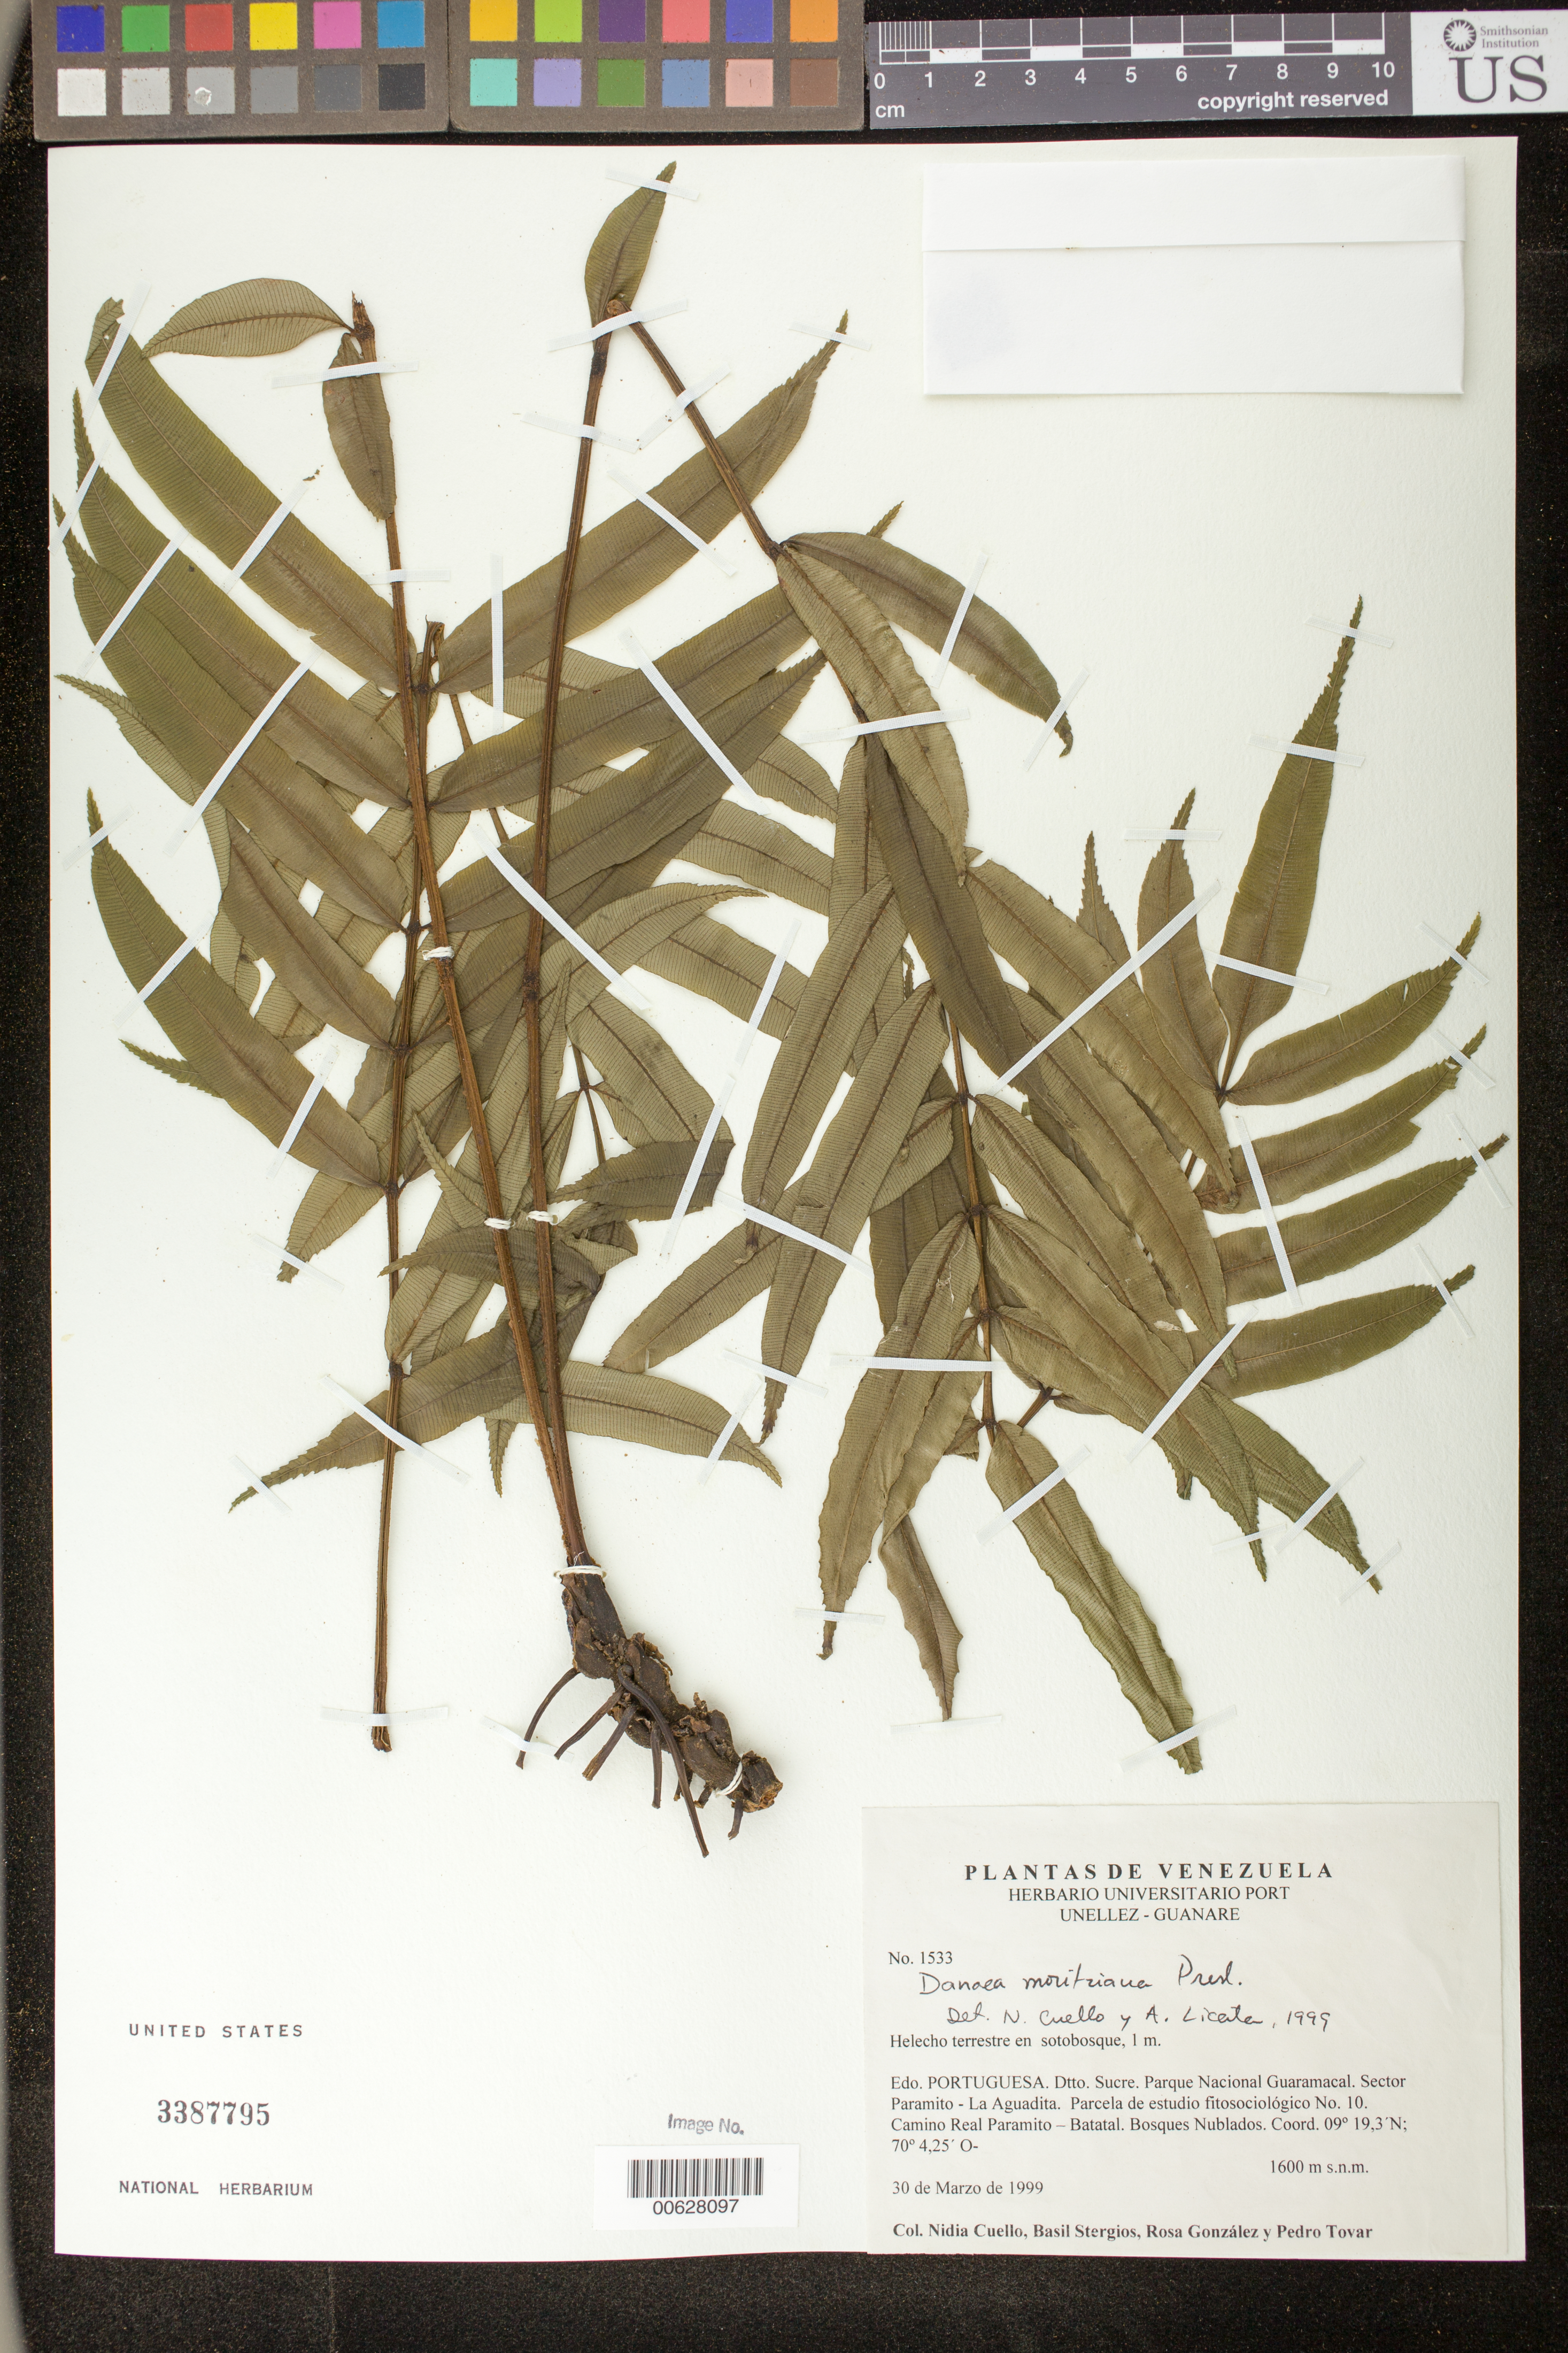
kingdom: Plantae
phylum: Tracheophyta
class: Polypodiopsida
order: Marattiales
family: Marattiaceae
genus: Danaea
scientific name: Danaea moritziana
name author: C. Presl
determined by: Cuello, Nidia L.; Licata, A.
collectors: N. L. Cuello, B. G. Stergios, R. González & P. Tovar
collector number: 1533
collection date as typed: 30 Mar 1999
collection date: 1999-03-30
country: Venezuela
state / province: Portuguesa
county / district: Sucre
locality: Parque Nacional Guaramacal. Sector Paramito - La Aguadita. Camino Real Paramito - Batatal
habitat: Bosques nublados.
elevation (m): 1600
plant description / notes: PORT, US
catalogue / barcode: US 3387795